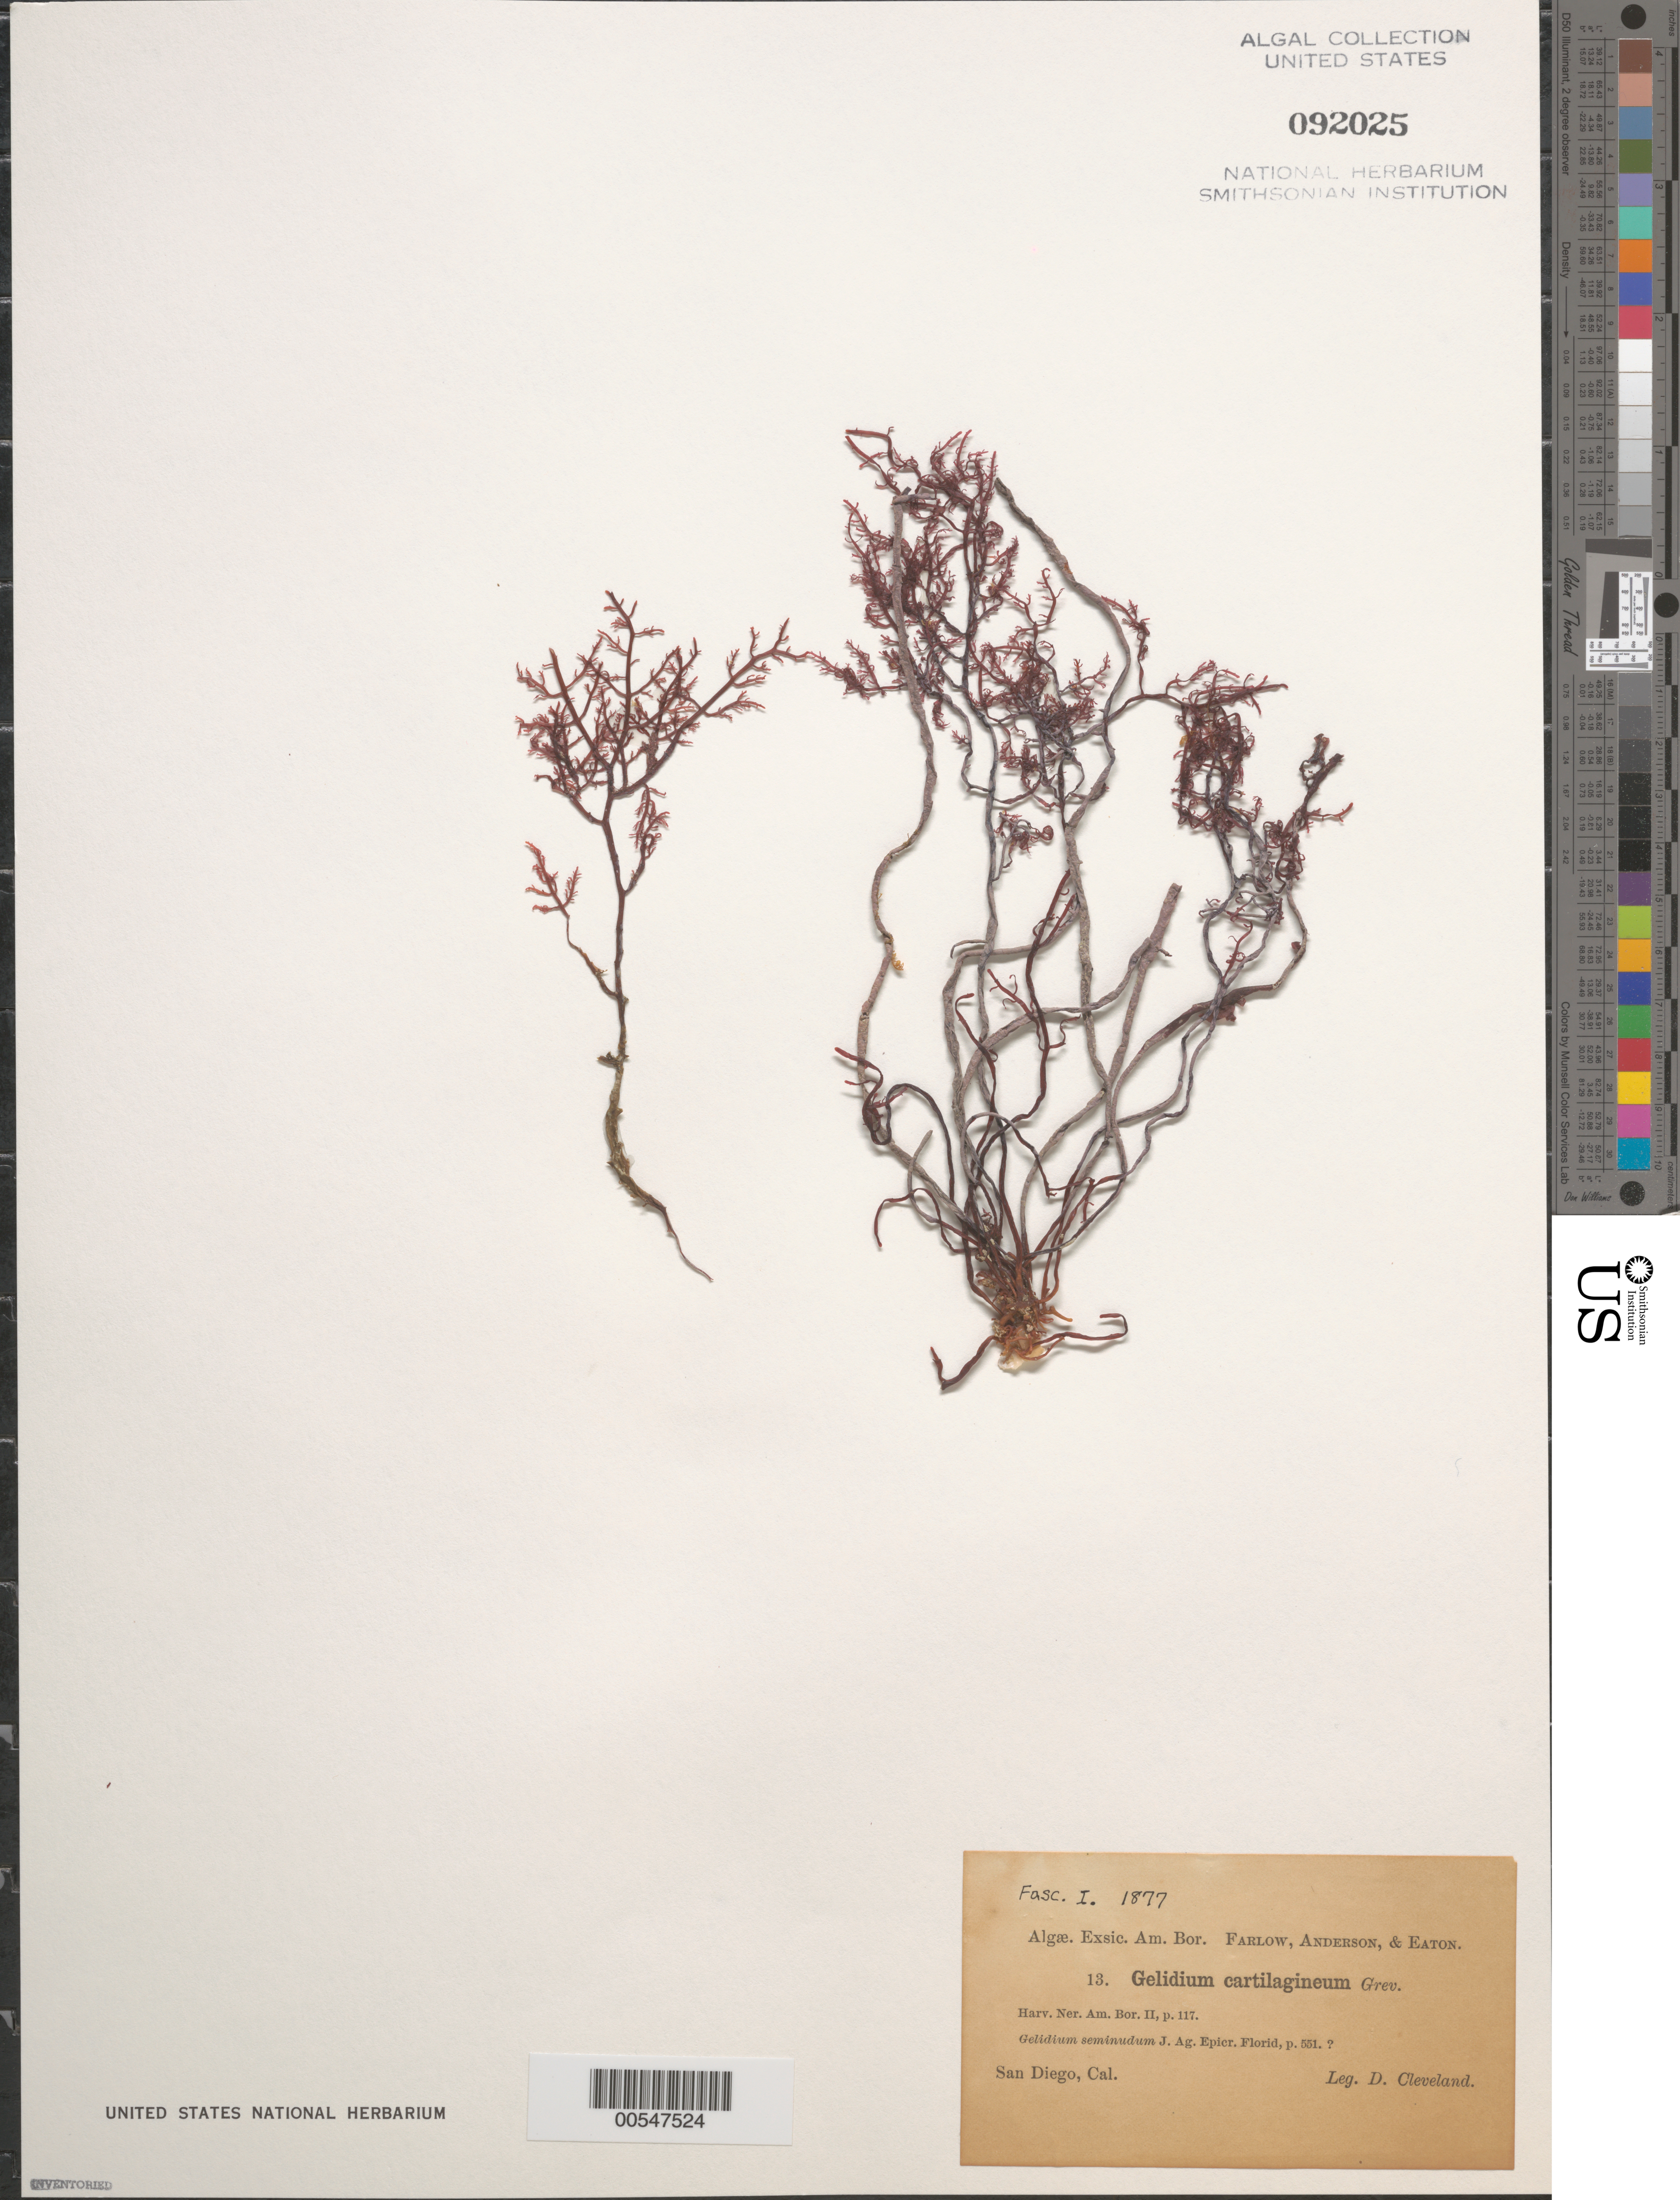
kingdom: Plantae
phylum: Rhodophyta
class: Florideophyceae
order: Plocamiales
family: Plocamiaceae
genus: Plocamium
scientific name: Plocamium cartilagineum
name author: (L.) P.S. Dixon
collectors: D. Cleveland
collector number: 13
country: United States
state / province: California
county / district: San Diego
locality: San Diego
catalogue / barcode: US 92025